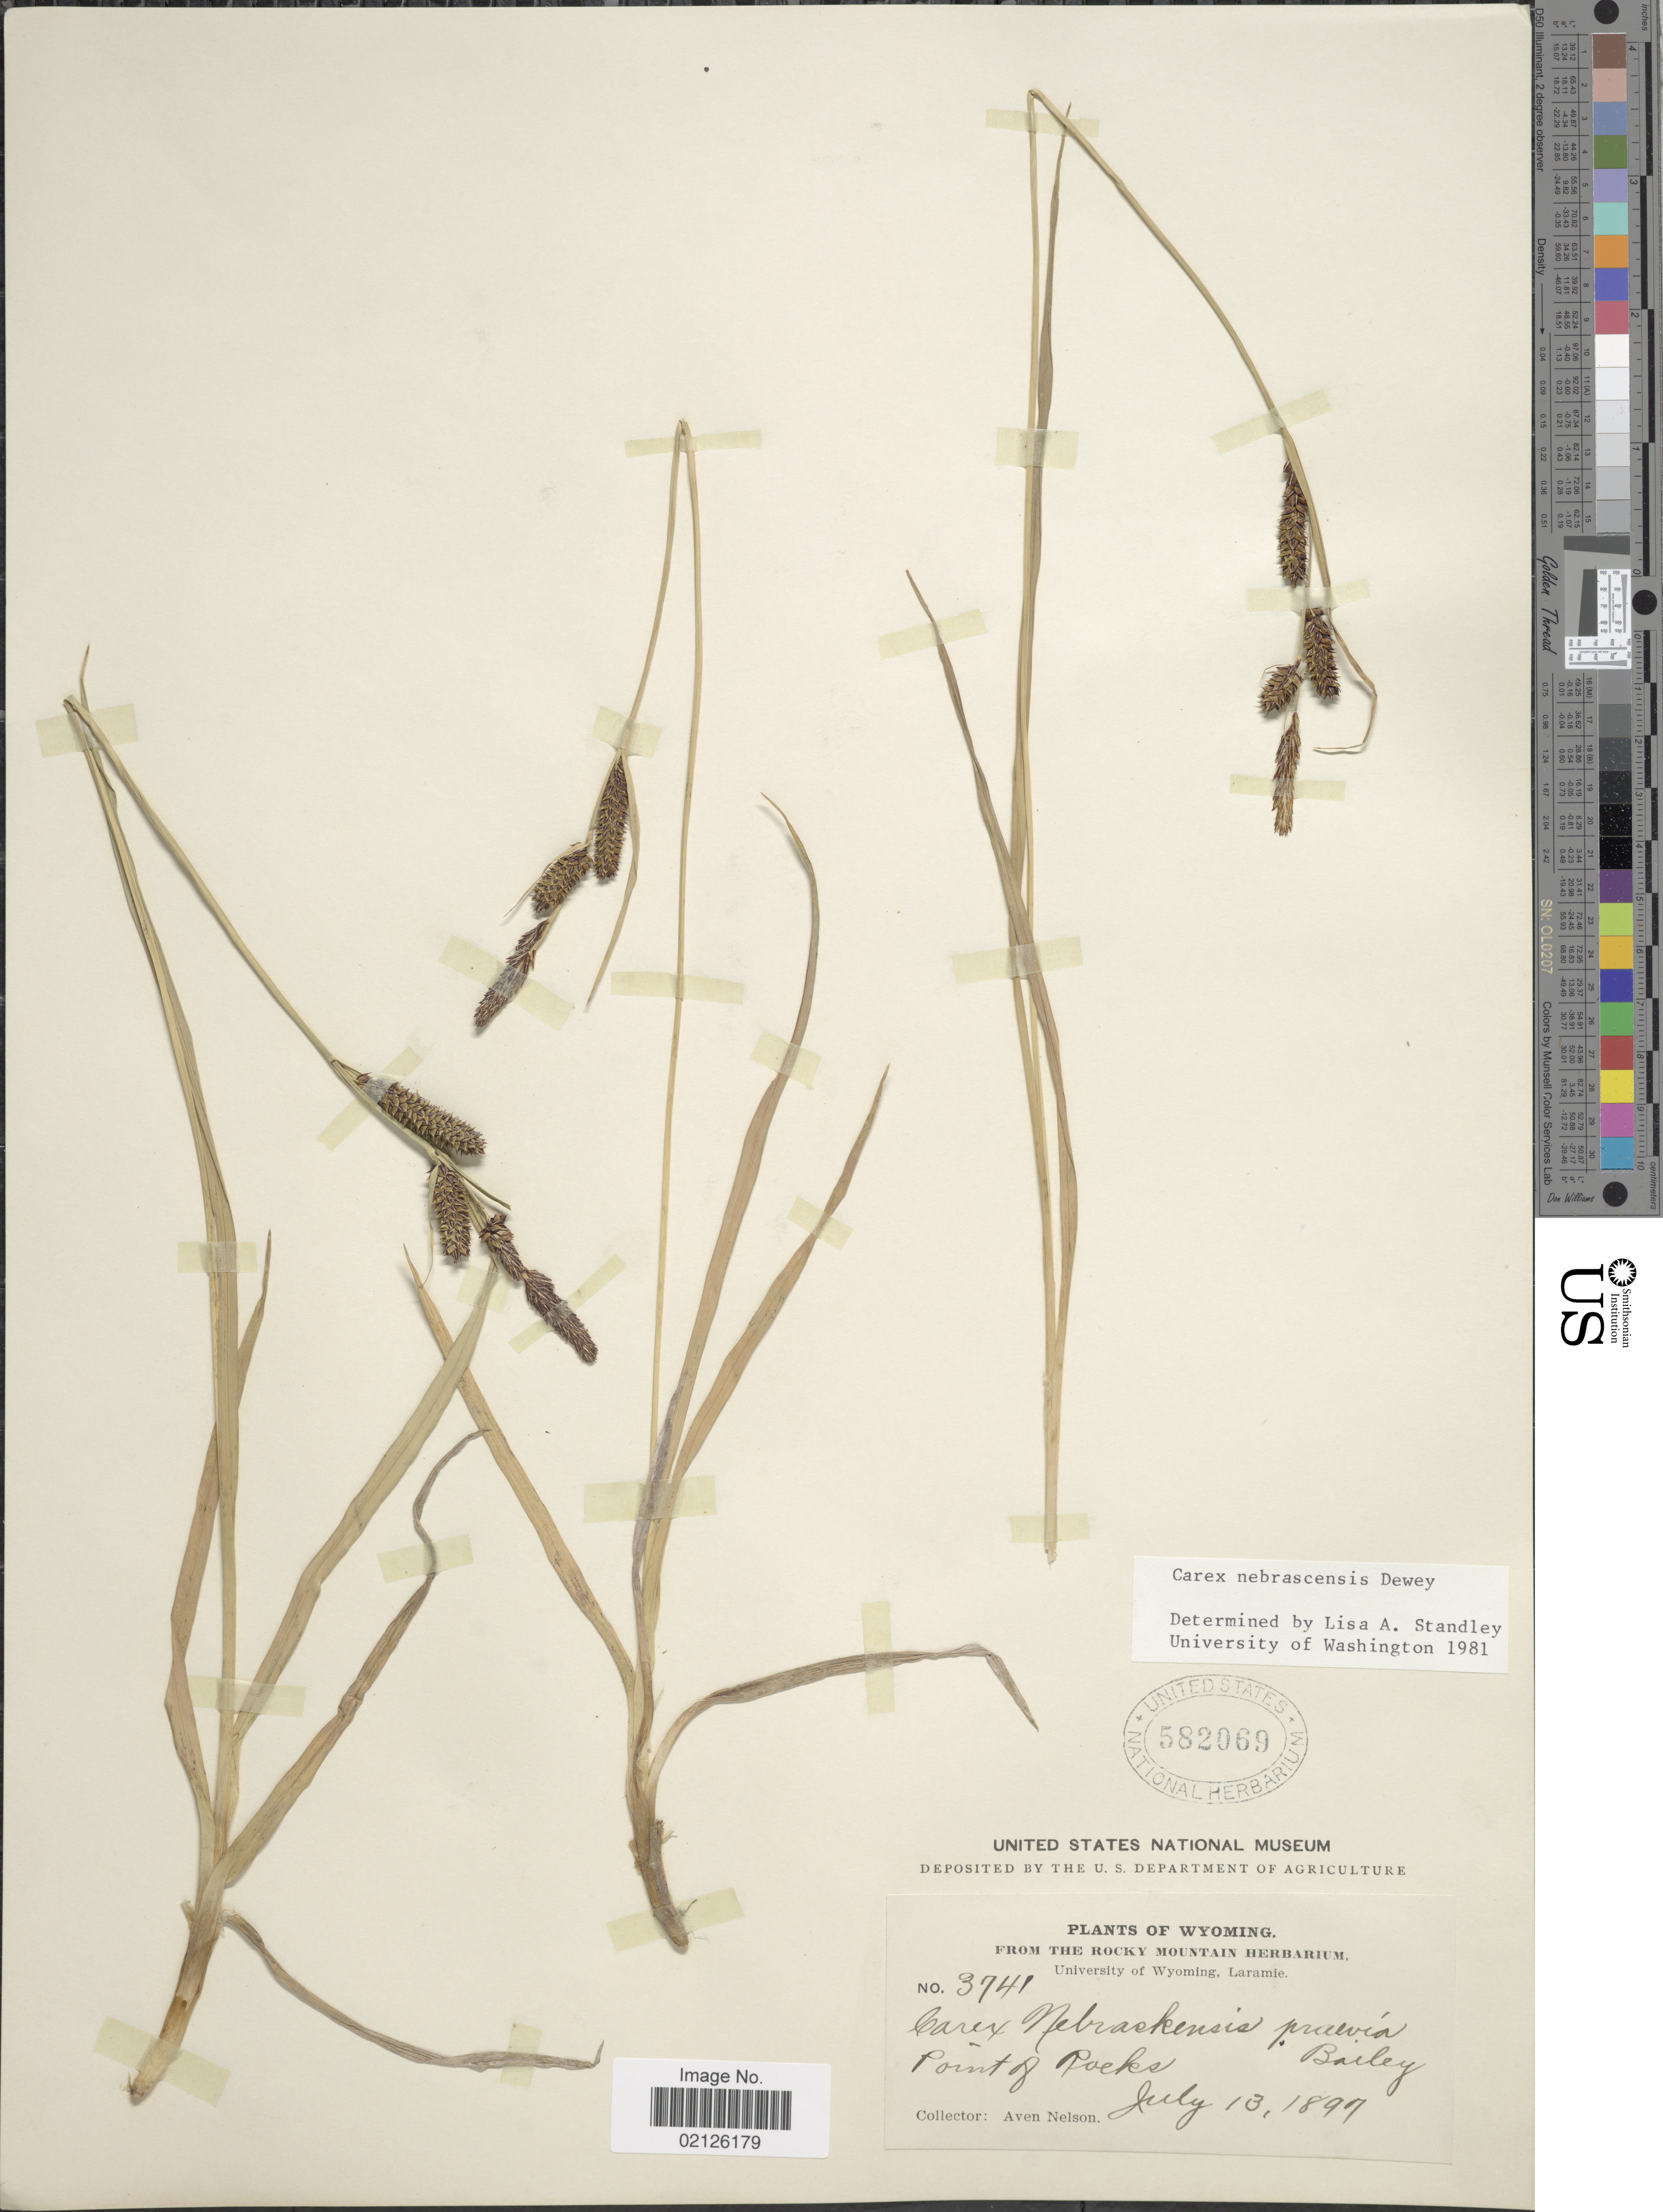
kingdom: Plantae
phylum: Tracheophyta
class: Liliopsida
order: Poales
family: Cyperaceae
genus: Carex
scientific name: Carex nebrascensis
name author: Dewey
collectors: A. Nelson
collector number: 3741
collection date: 1897-07-13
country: United States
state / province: Wyoming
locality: Point of Rocks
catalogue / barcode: US 582069